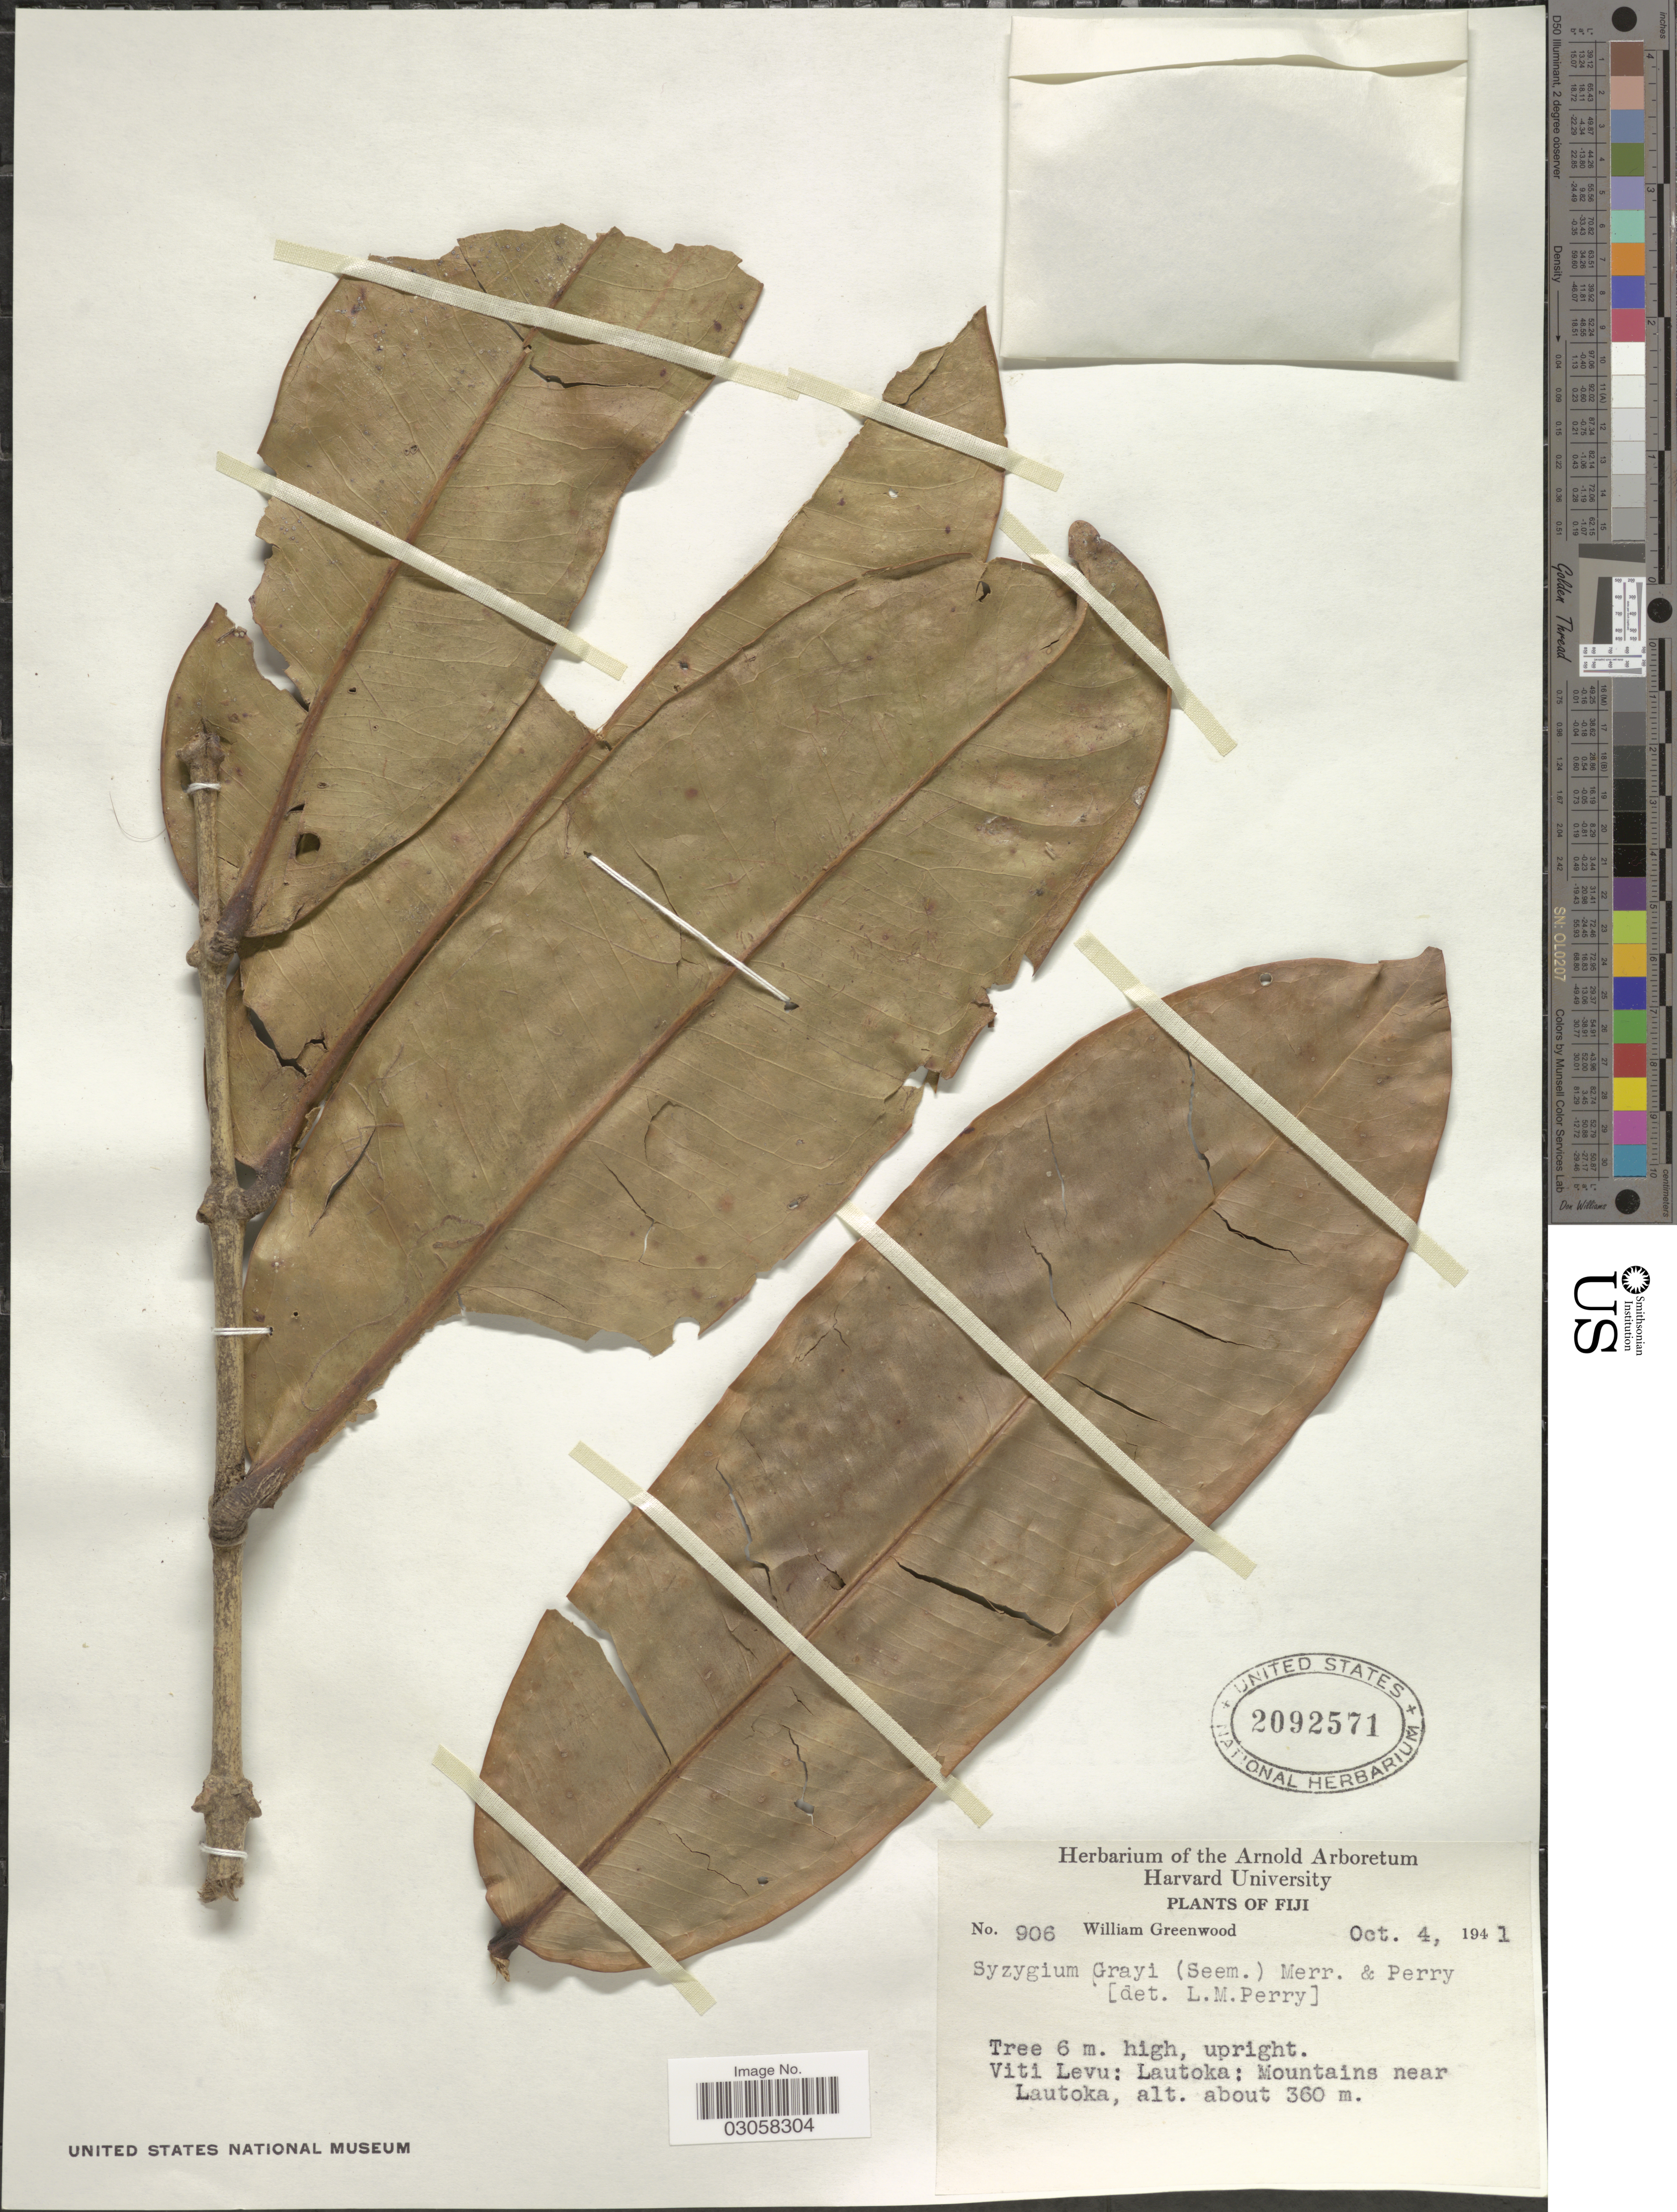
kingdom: Plantae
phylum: Tracheophyta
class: Magnoliopsida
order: Myrtales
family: Myrtaceae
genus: Syzygium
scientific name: Syzygium grayi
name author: (Seem.) Merr. & L.M. Perry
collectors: W. Greenwood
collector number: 906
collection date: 1941-10-04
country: Fiji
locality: Viti Levu: Lautoka: Mountains near Lautoka.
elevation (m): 360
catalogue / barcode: US 2092571